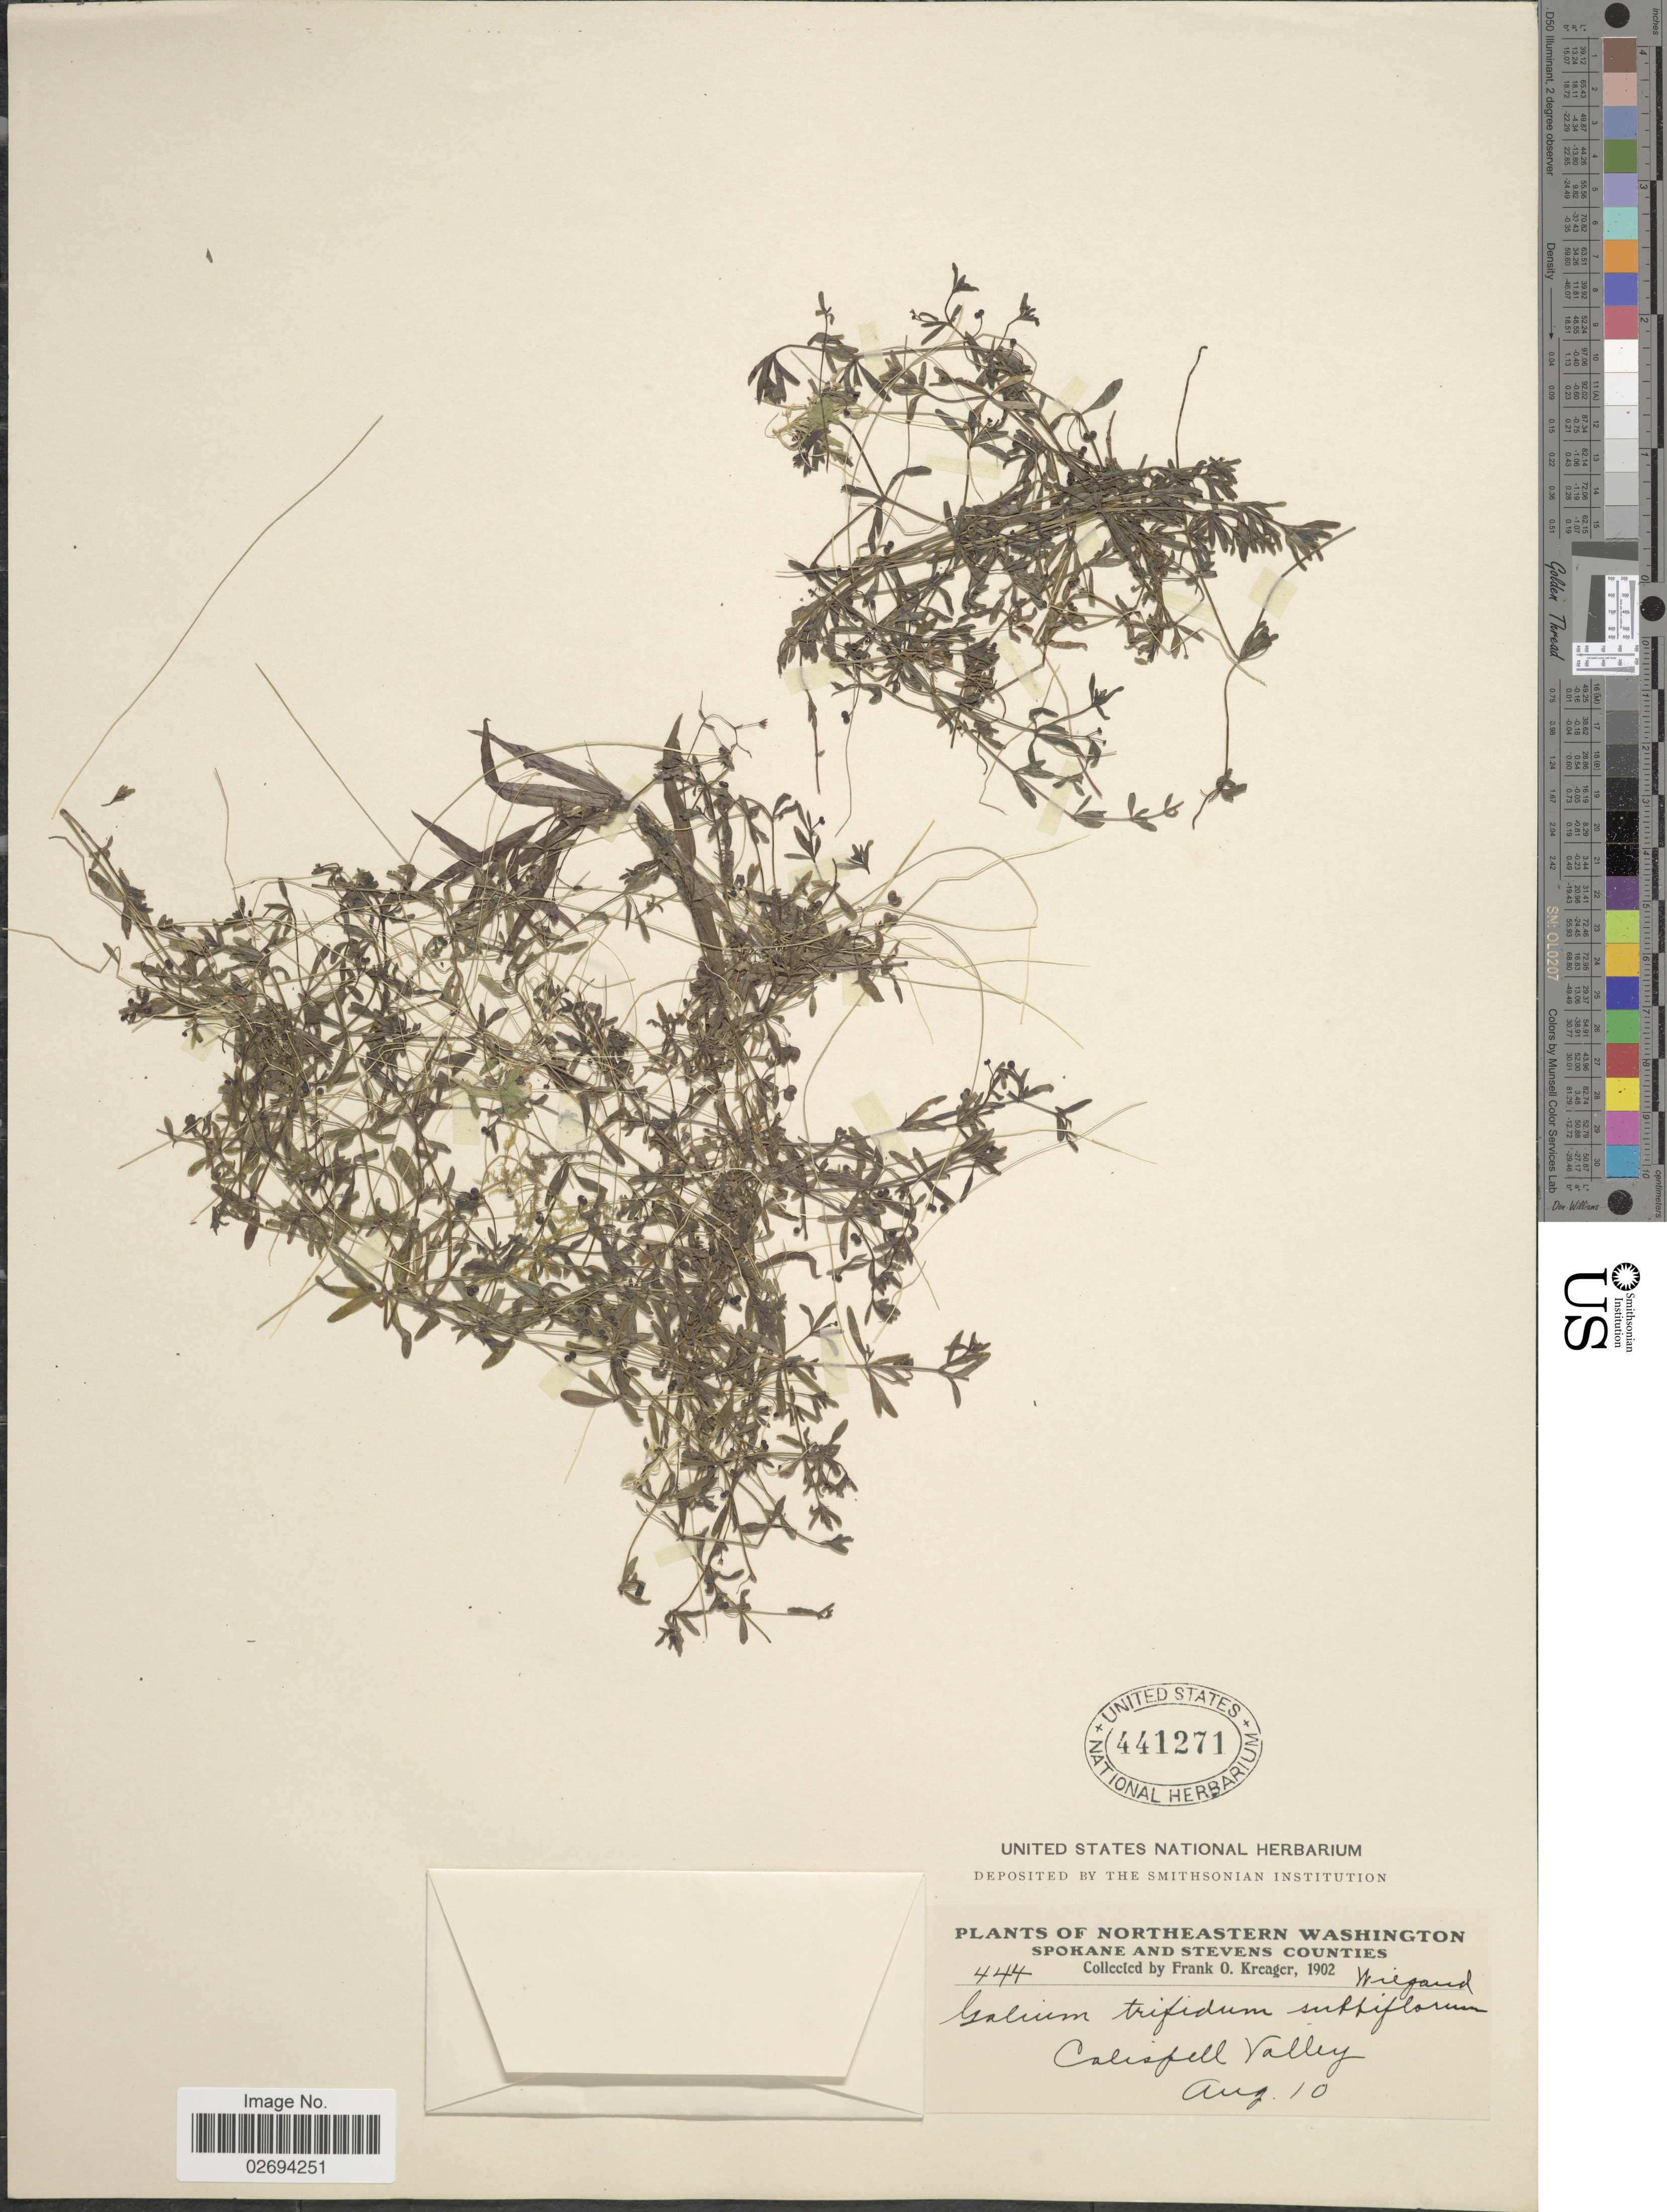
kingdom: Plantae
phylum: Tracheophyta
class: Magnoliopsida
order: Gentianales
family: Rubiaceae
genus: Galium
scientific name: Galium trifidum var. subbiflorum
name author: Wiegand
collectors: F. Kreager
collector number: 444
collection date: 1902-08-10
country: United States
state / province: Washington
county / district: Spokane / Stevens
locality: Northeastern Washington. Spokane and Stevens Counties. Calisfell Valley.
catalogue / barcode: US 441271